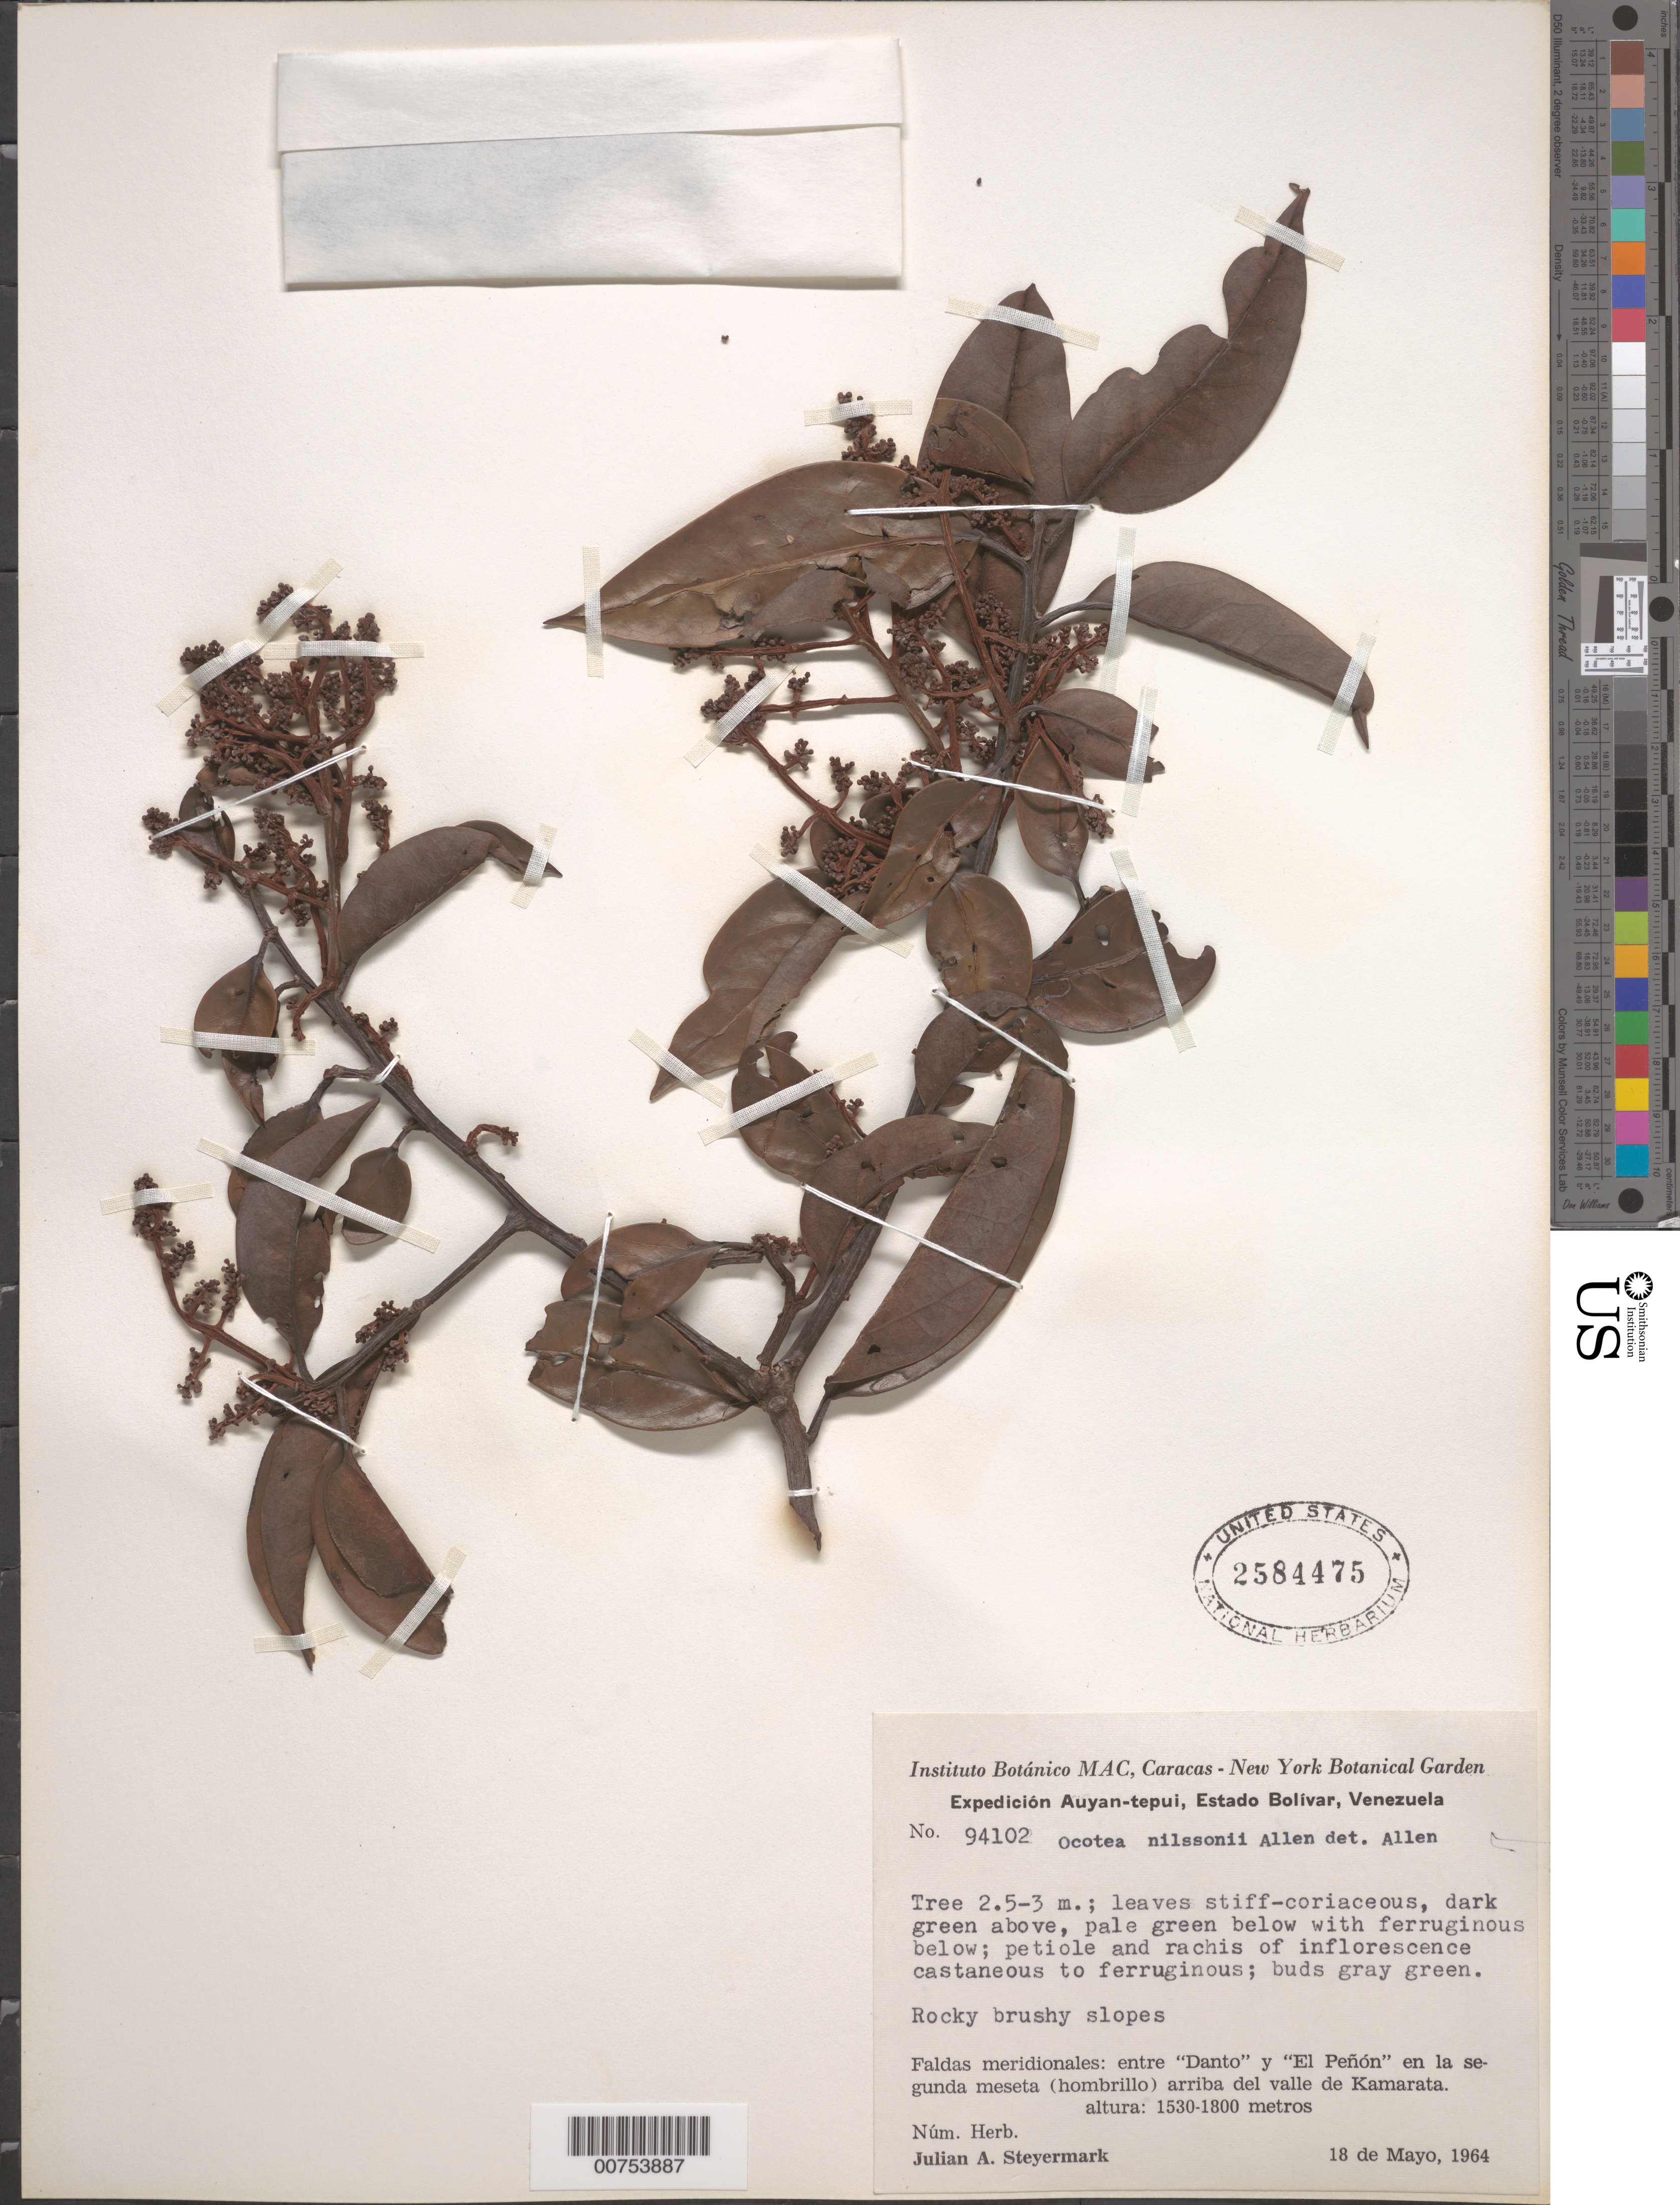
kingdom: Plantae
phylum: Tracheophyta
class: Magnoliopsida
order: Laurales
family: Lauraceae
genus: Ocotea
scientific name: Ocotea nilssonii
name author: C.K. Allen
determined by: Allen, C. K.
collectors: J. Steyermark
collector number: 94102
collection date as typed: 18-May-64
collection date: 1964-05-18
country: Venezuela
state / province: Bolívar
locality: Auyan-tepuí, between Danto & El Peñón, Kamarata valley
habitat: Rocky brushy slopes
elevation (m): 1530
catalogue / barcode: US 2584475